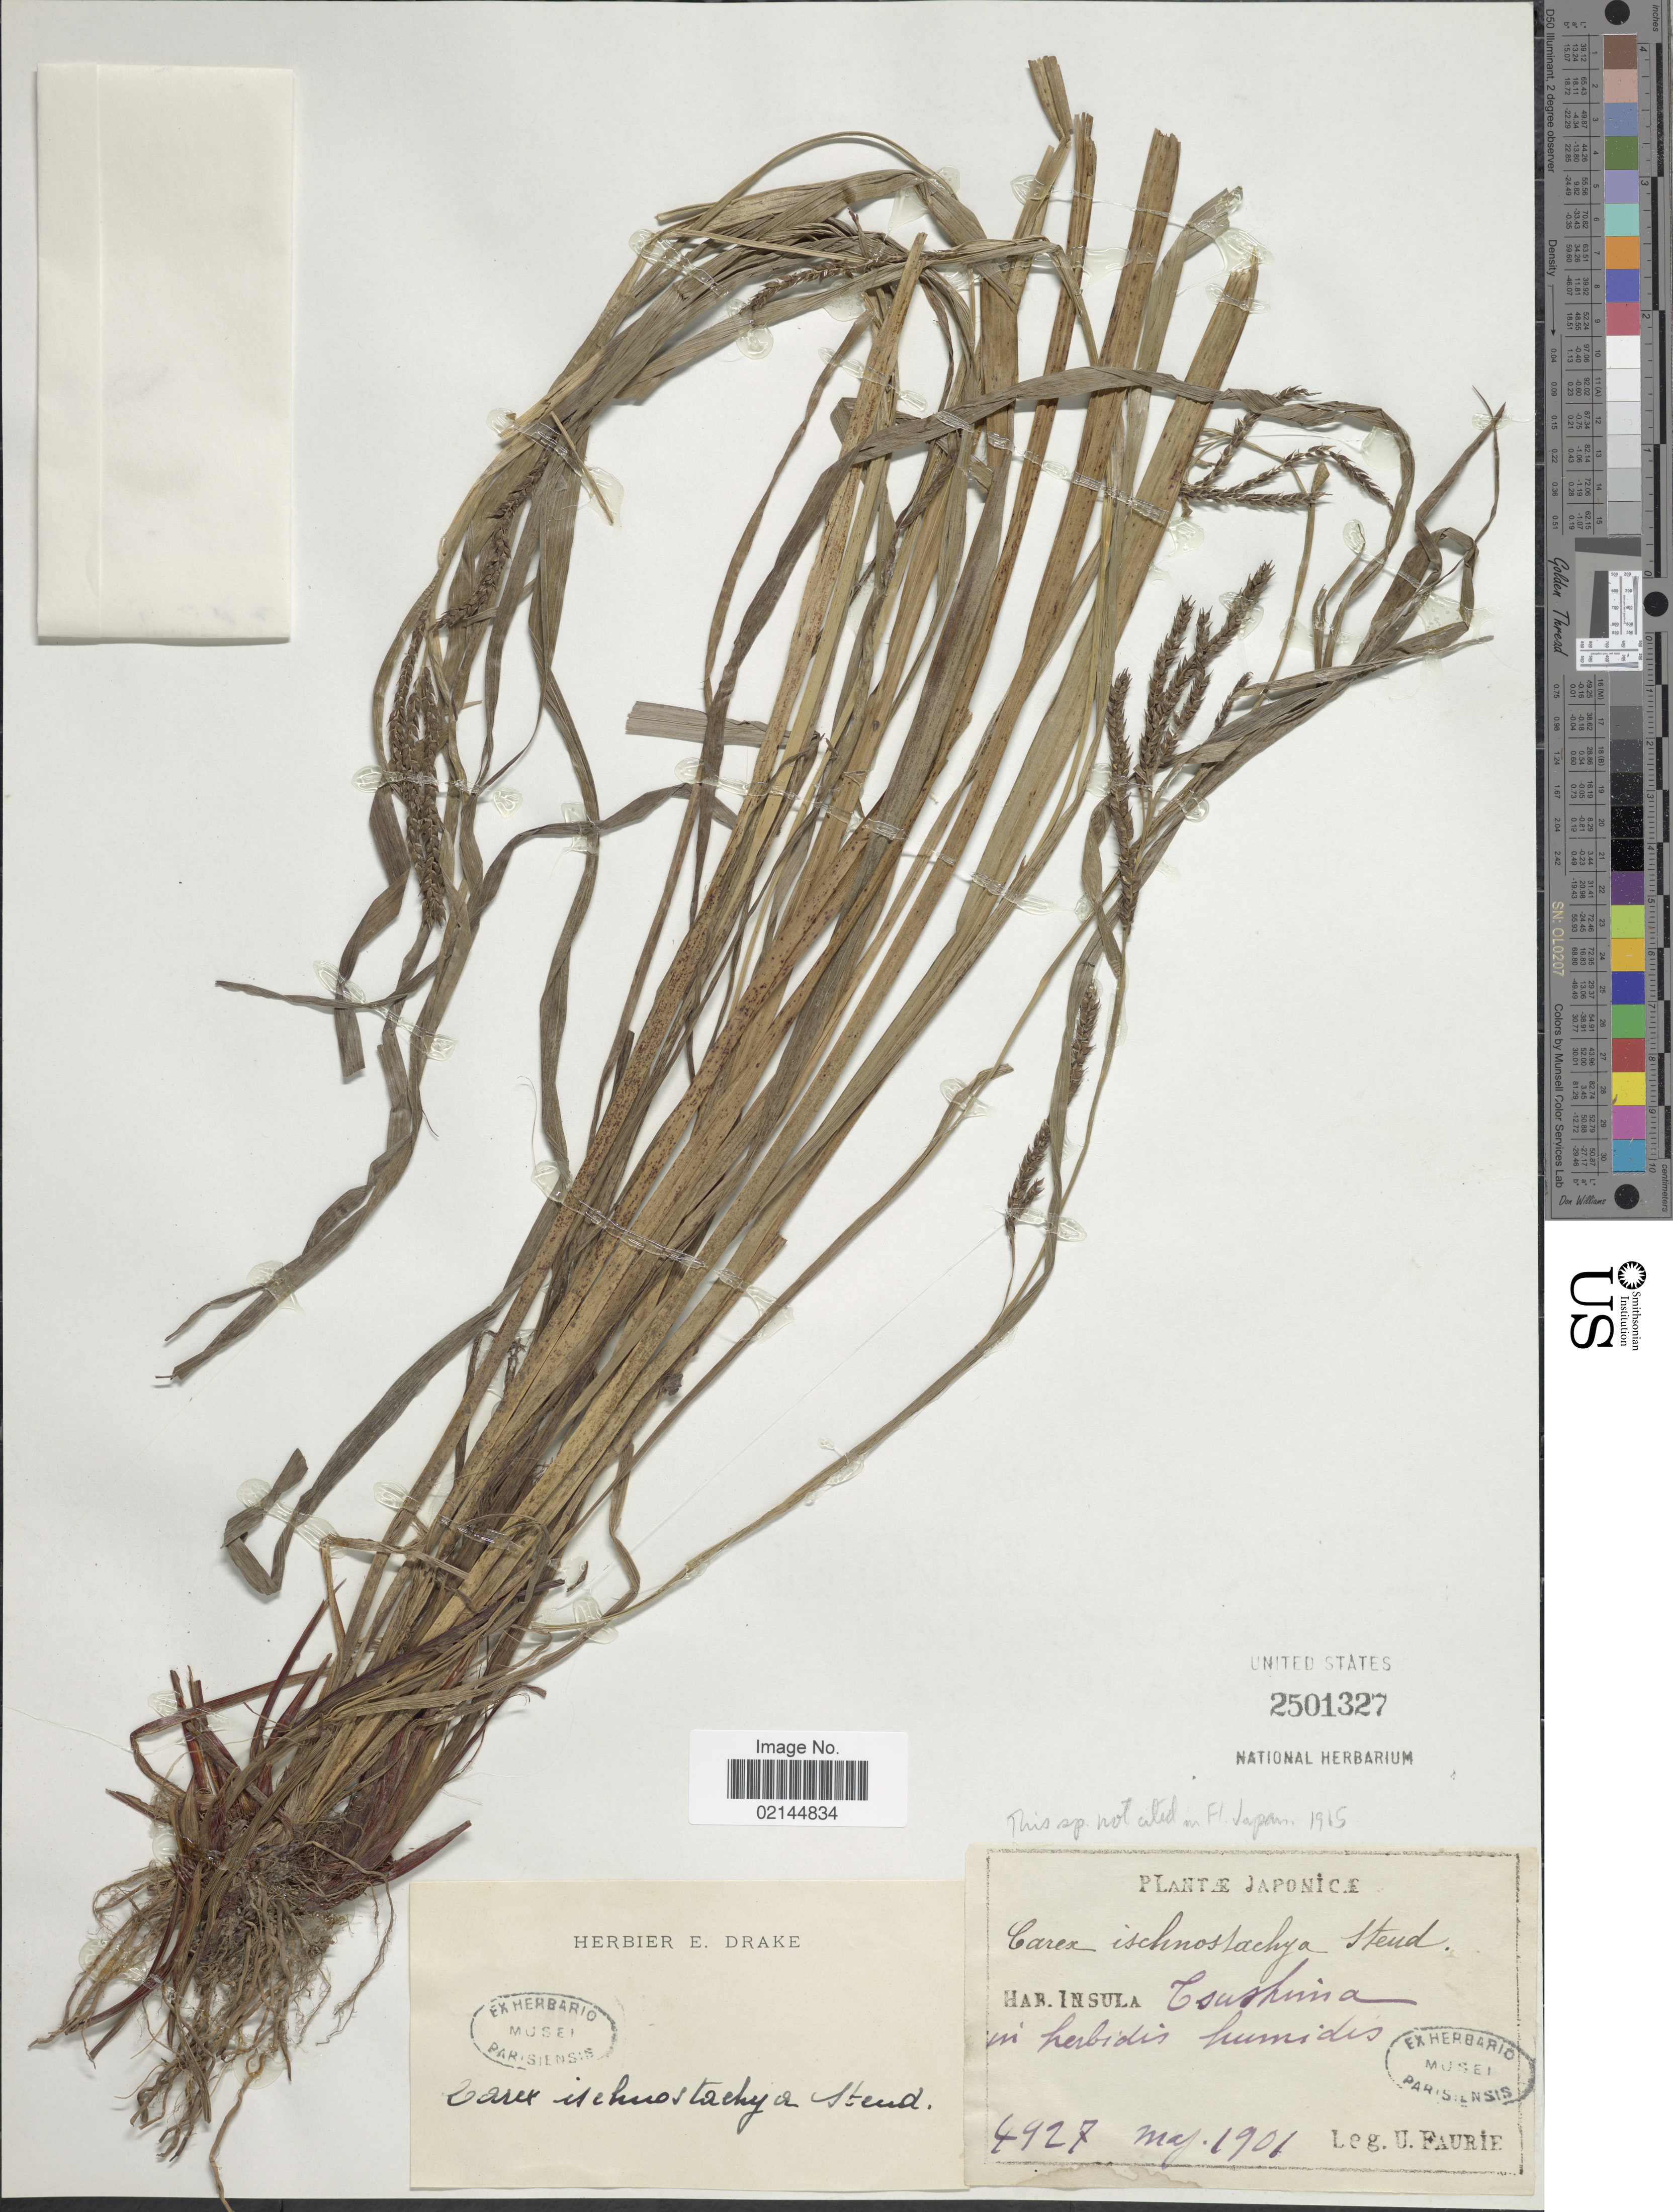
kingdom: Plantae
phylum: Tracheophyta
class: Liliopsida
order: Poales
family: Cyperaceae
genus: Carex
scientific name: Carex ischnostachya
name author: Steud.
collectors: U. Faurie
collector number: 4927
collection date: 1901-05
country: Japan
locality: Japonica. Insula Tsushima in herbidis humidis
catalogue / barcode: US 2501327